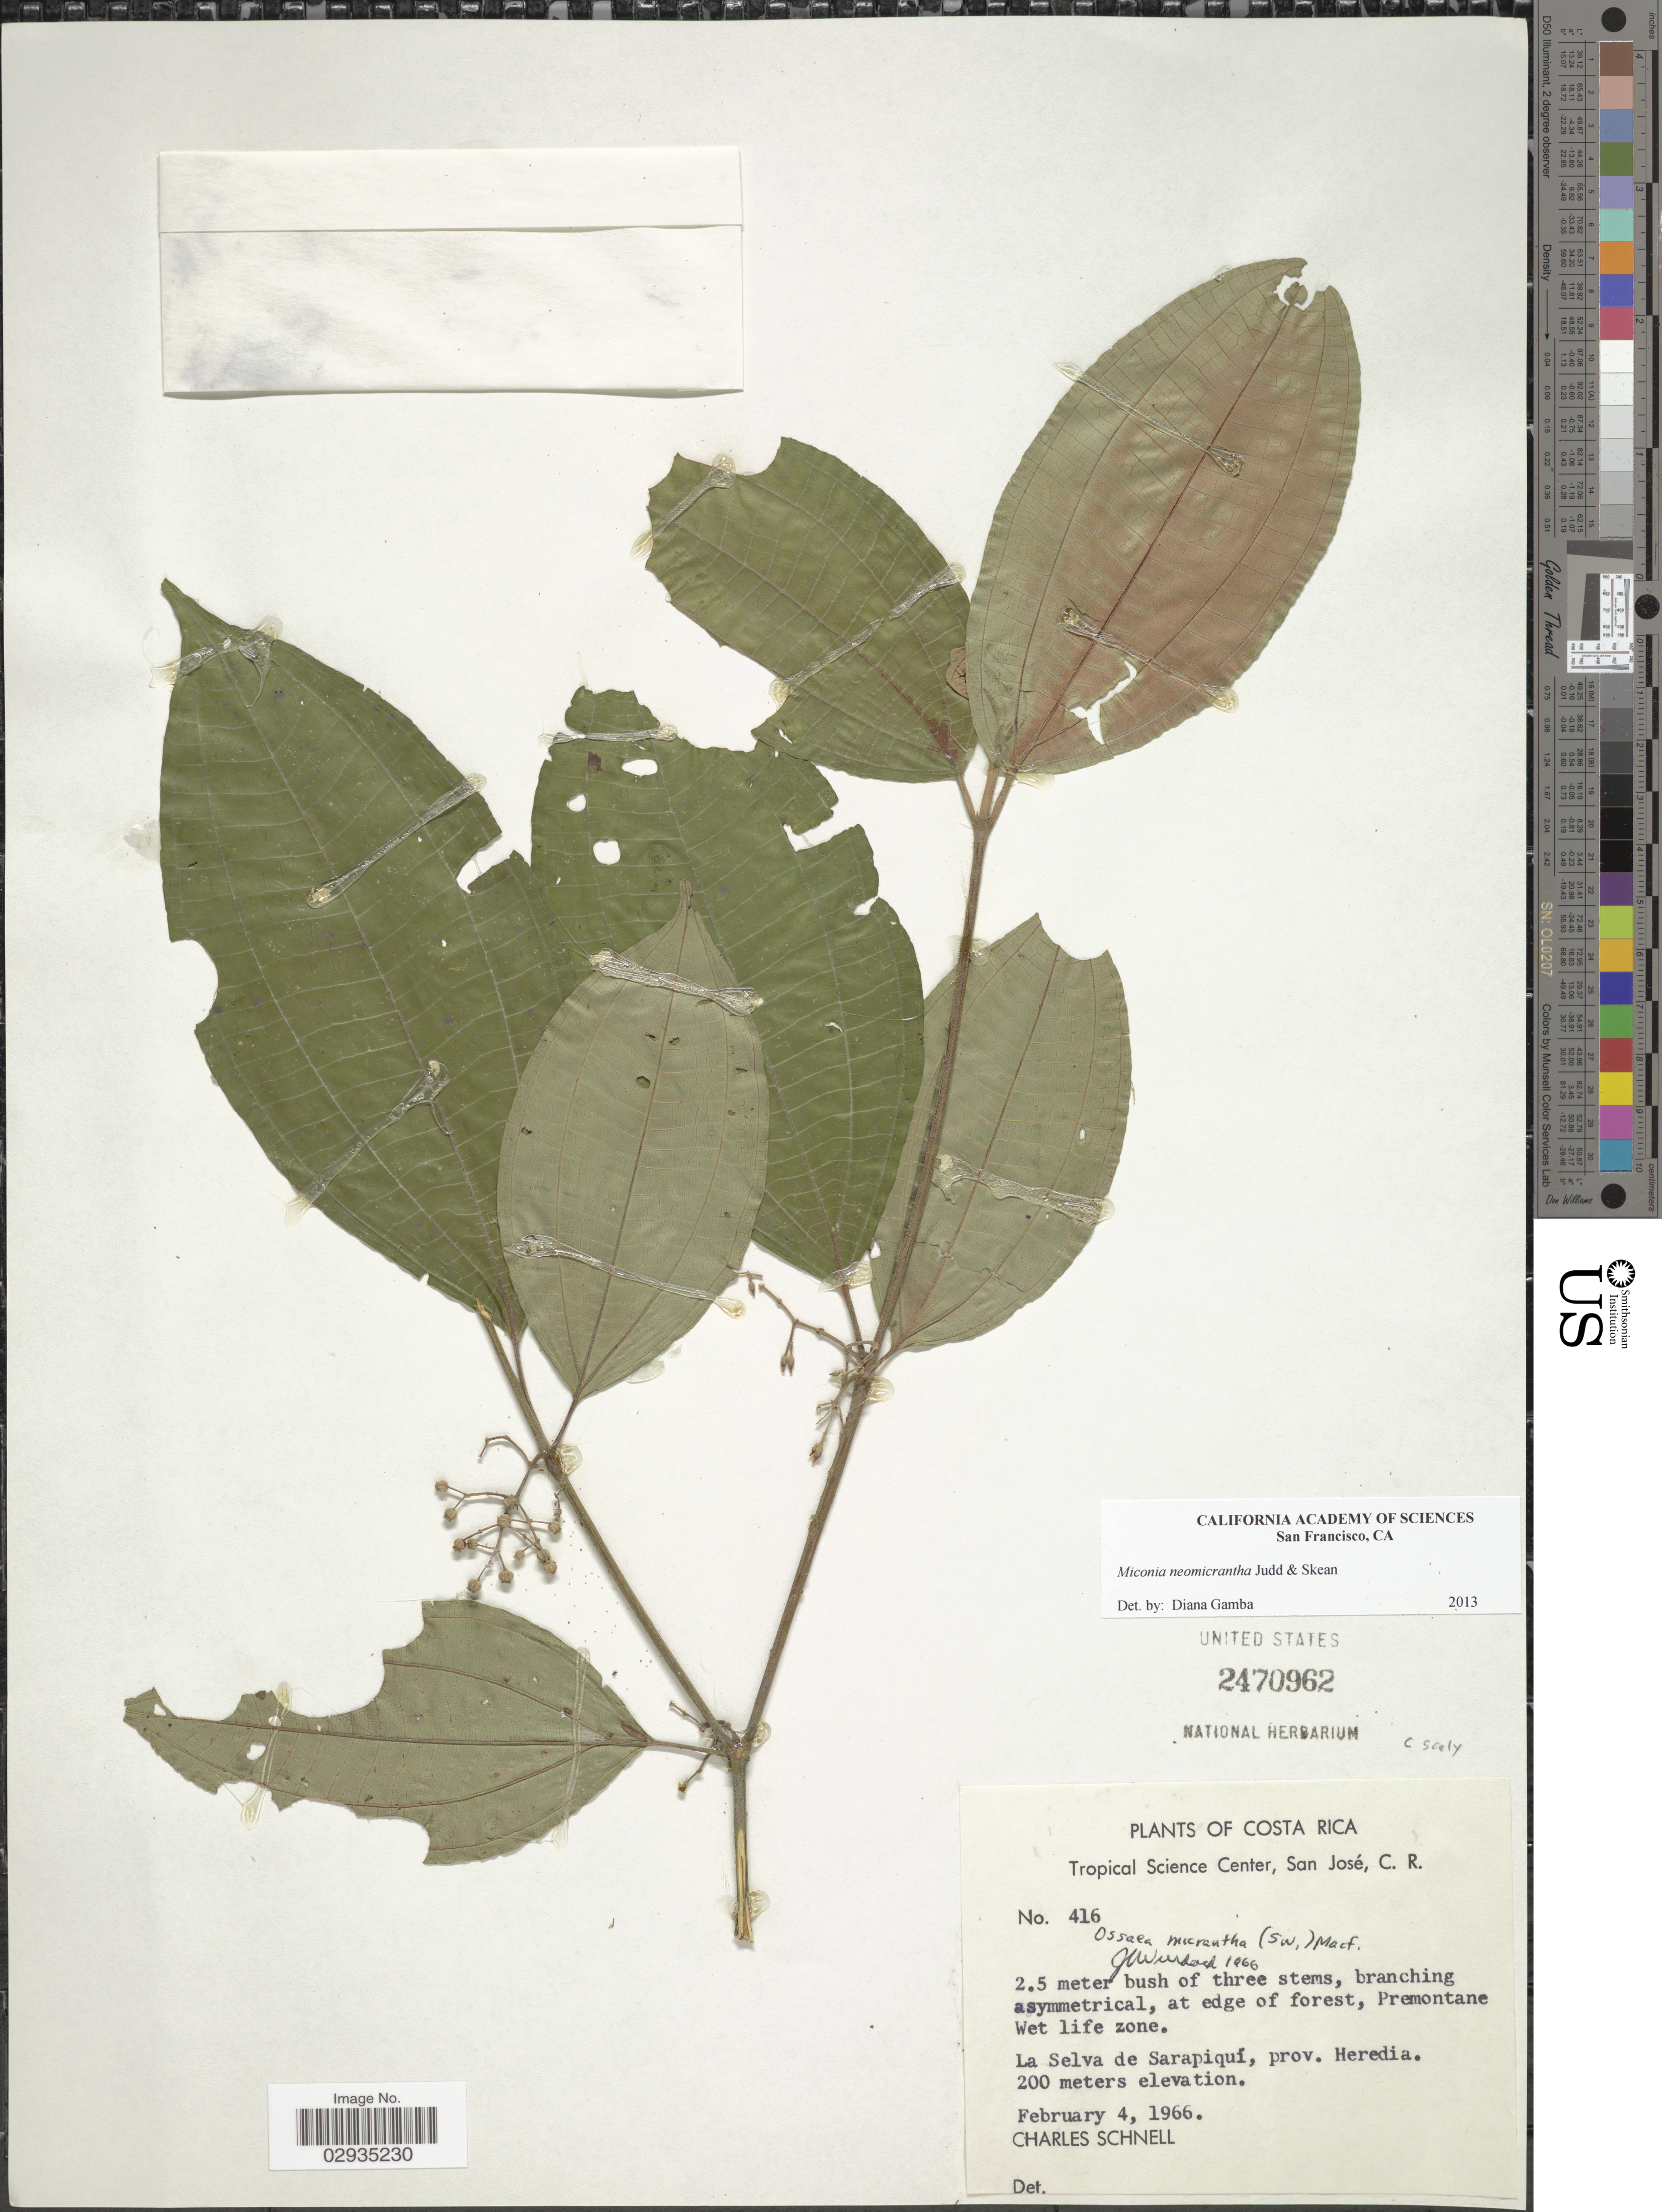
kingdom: Plantae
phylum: Tracheophyta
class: Magnoliopsida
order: Myrtales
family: Melastomataceae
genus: Miconia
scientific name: Miconia neomicrantha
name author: Judd & Skean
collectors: C. Schnell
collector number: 416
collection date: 1966-02-04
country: Costa Rica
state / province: Heredia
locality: Premontane Wet life zone, La Selva de Sarapiquí.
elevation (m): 200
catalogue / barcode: US 2470962